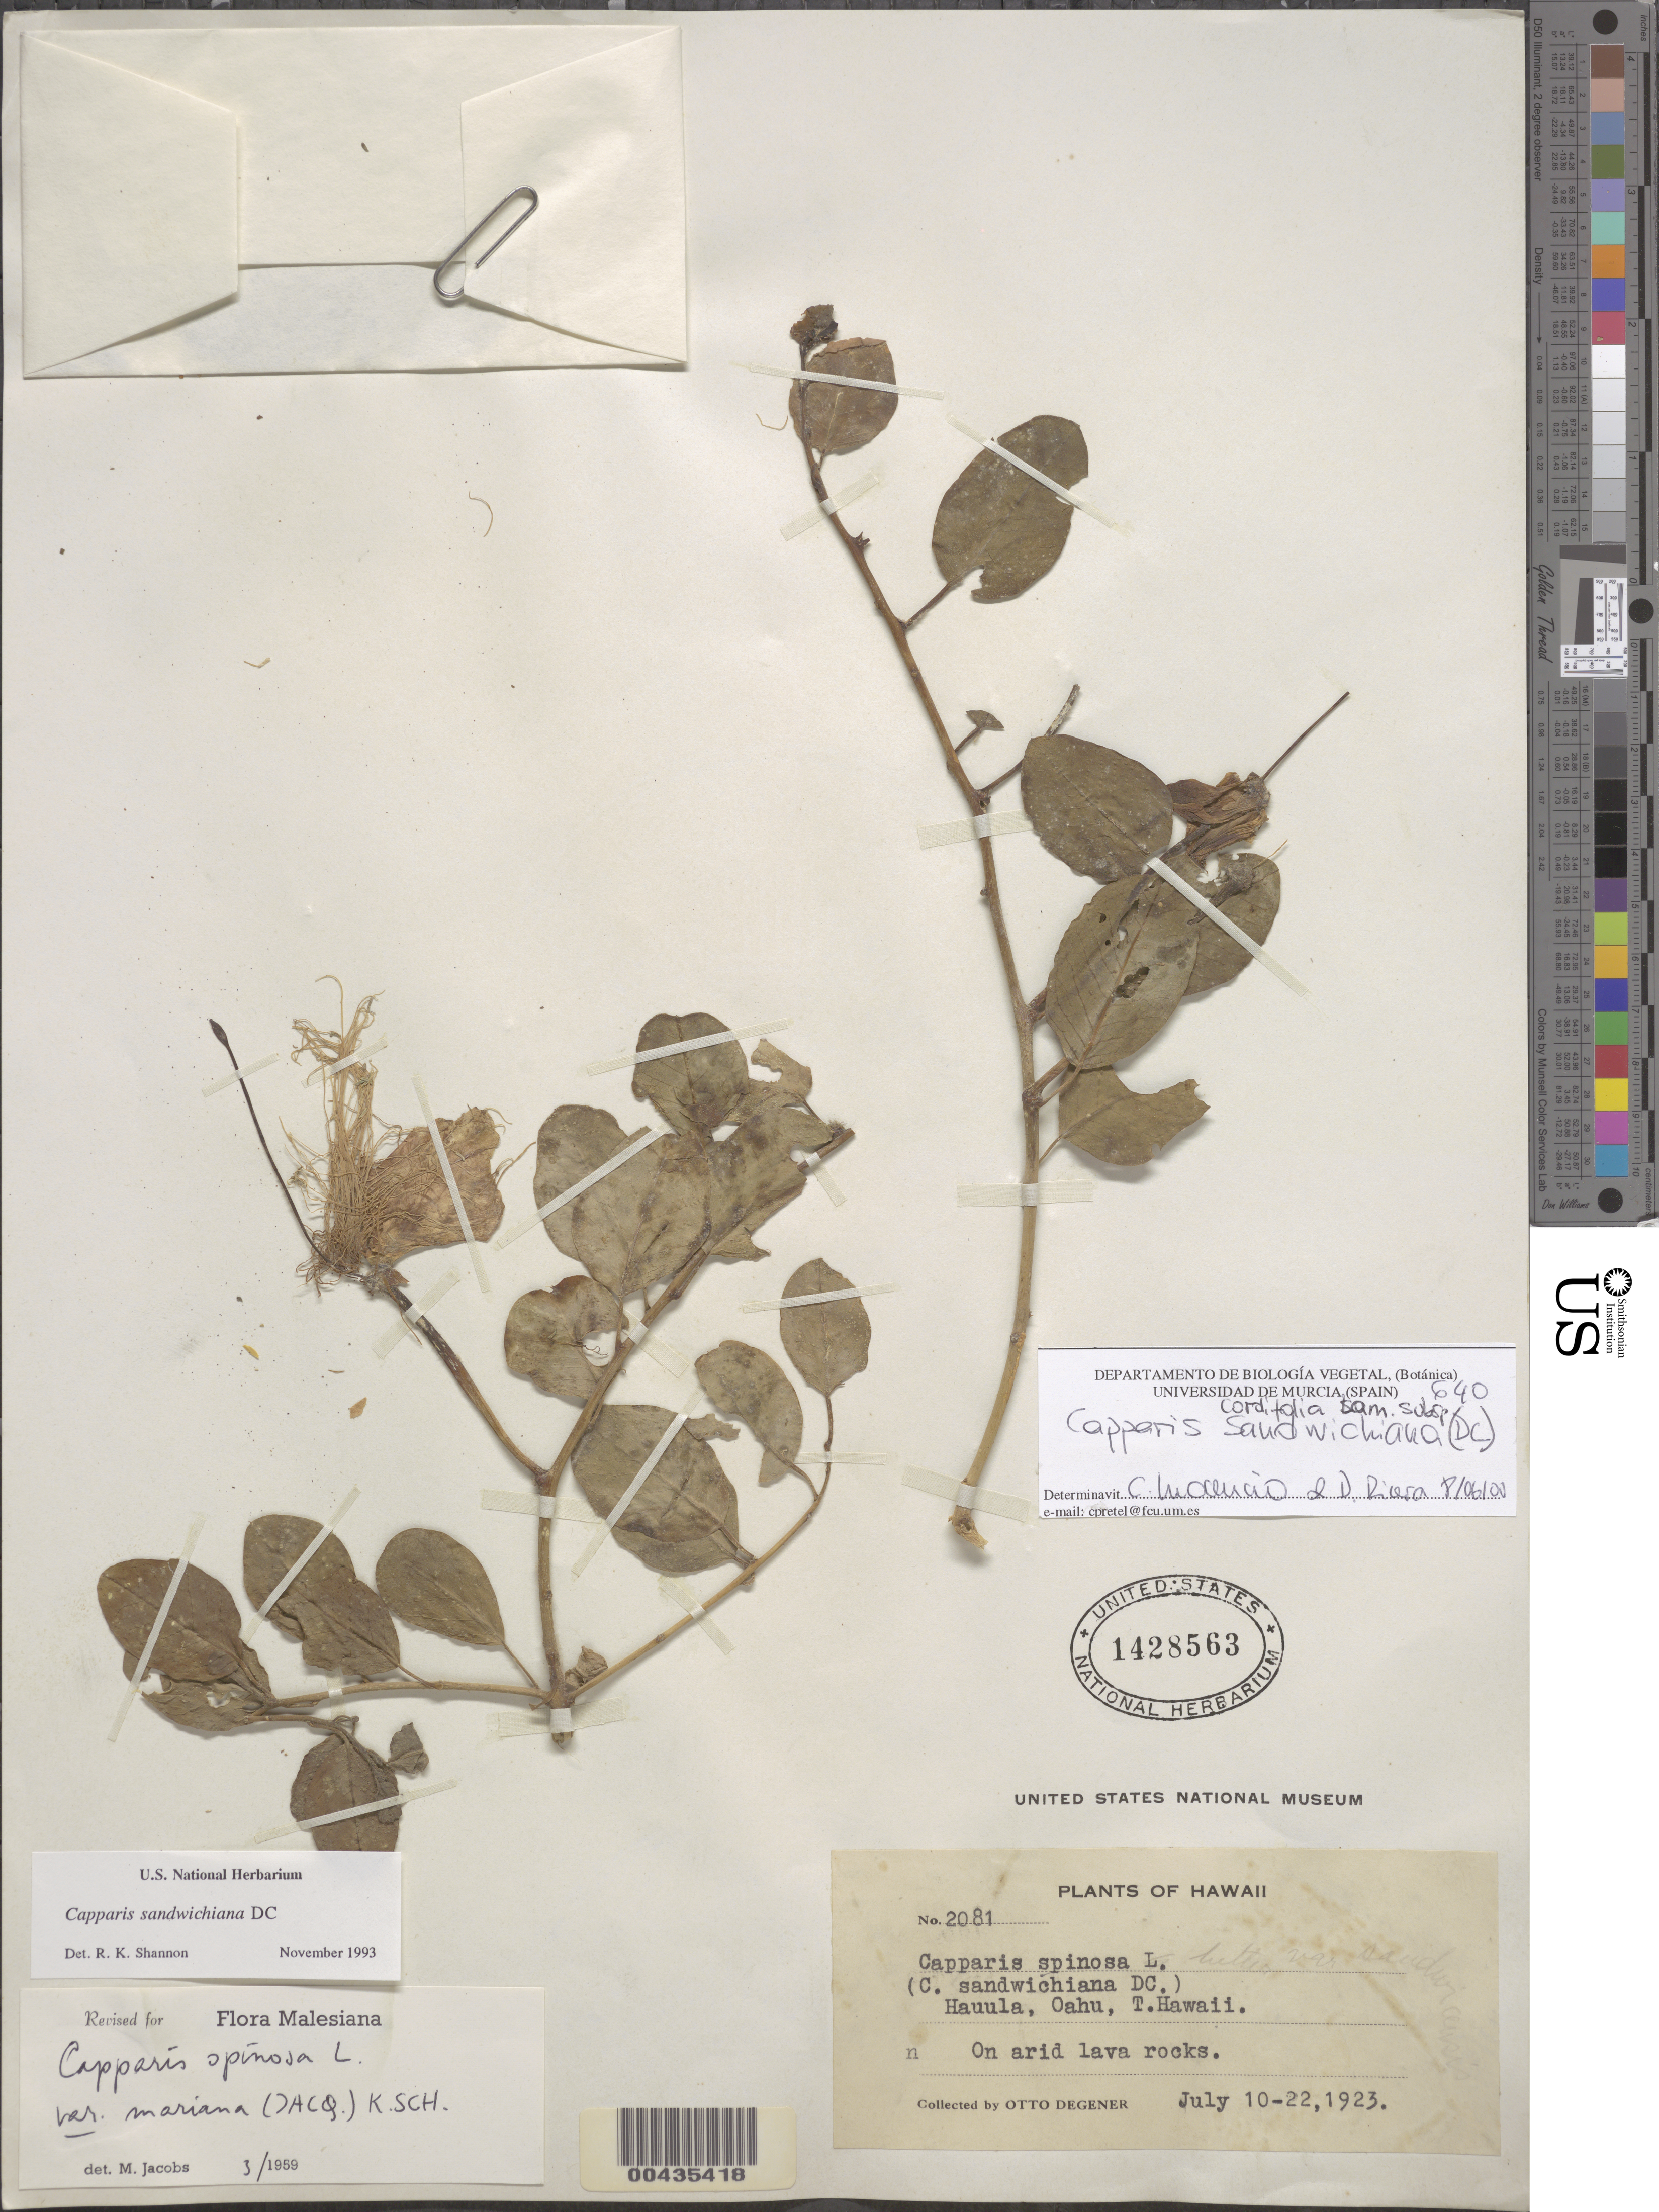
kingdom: Plantae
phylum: Tracheophyta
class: Magnoliopsida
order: Brassicales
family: Capparaceae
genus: Capparis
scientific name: Capparis sandwichiana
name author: DC.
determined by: Shannon, R. K., (UNITED STATES)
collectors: O. Degener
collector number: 2081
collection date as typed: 10 Jul 1923 to 22 Jul 1923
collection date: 1923-07-10/1923-07-22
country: United States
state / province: Hawaii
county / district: Honolulu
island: Oahu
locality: Hauula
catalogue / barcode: US 1428563